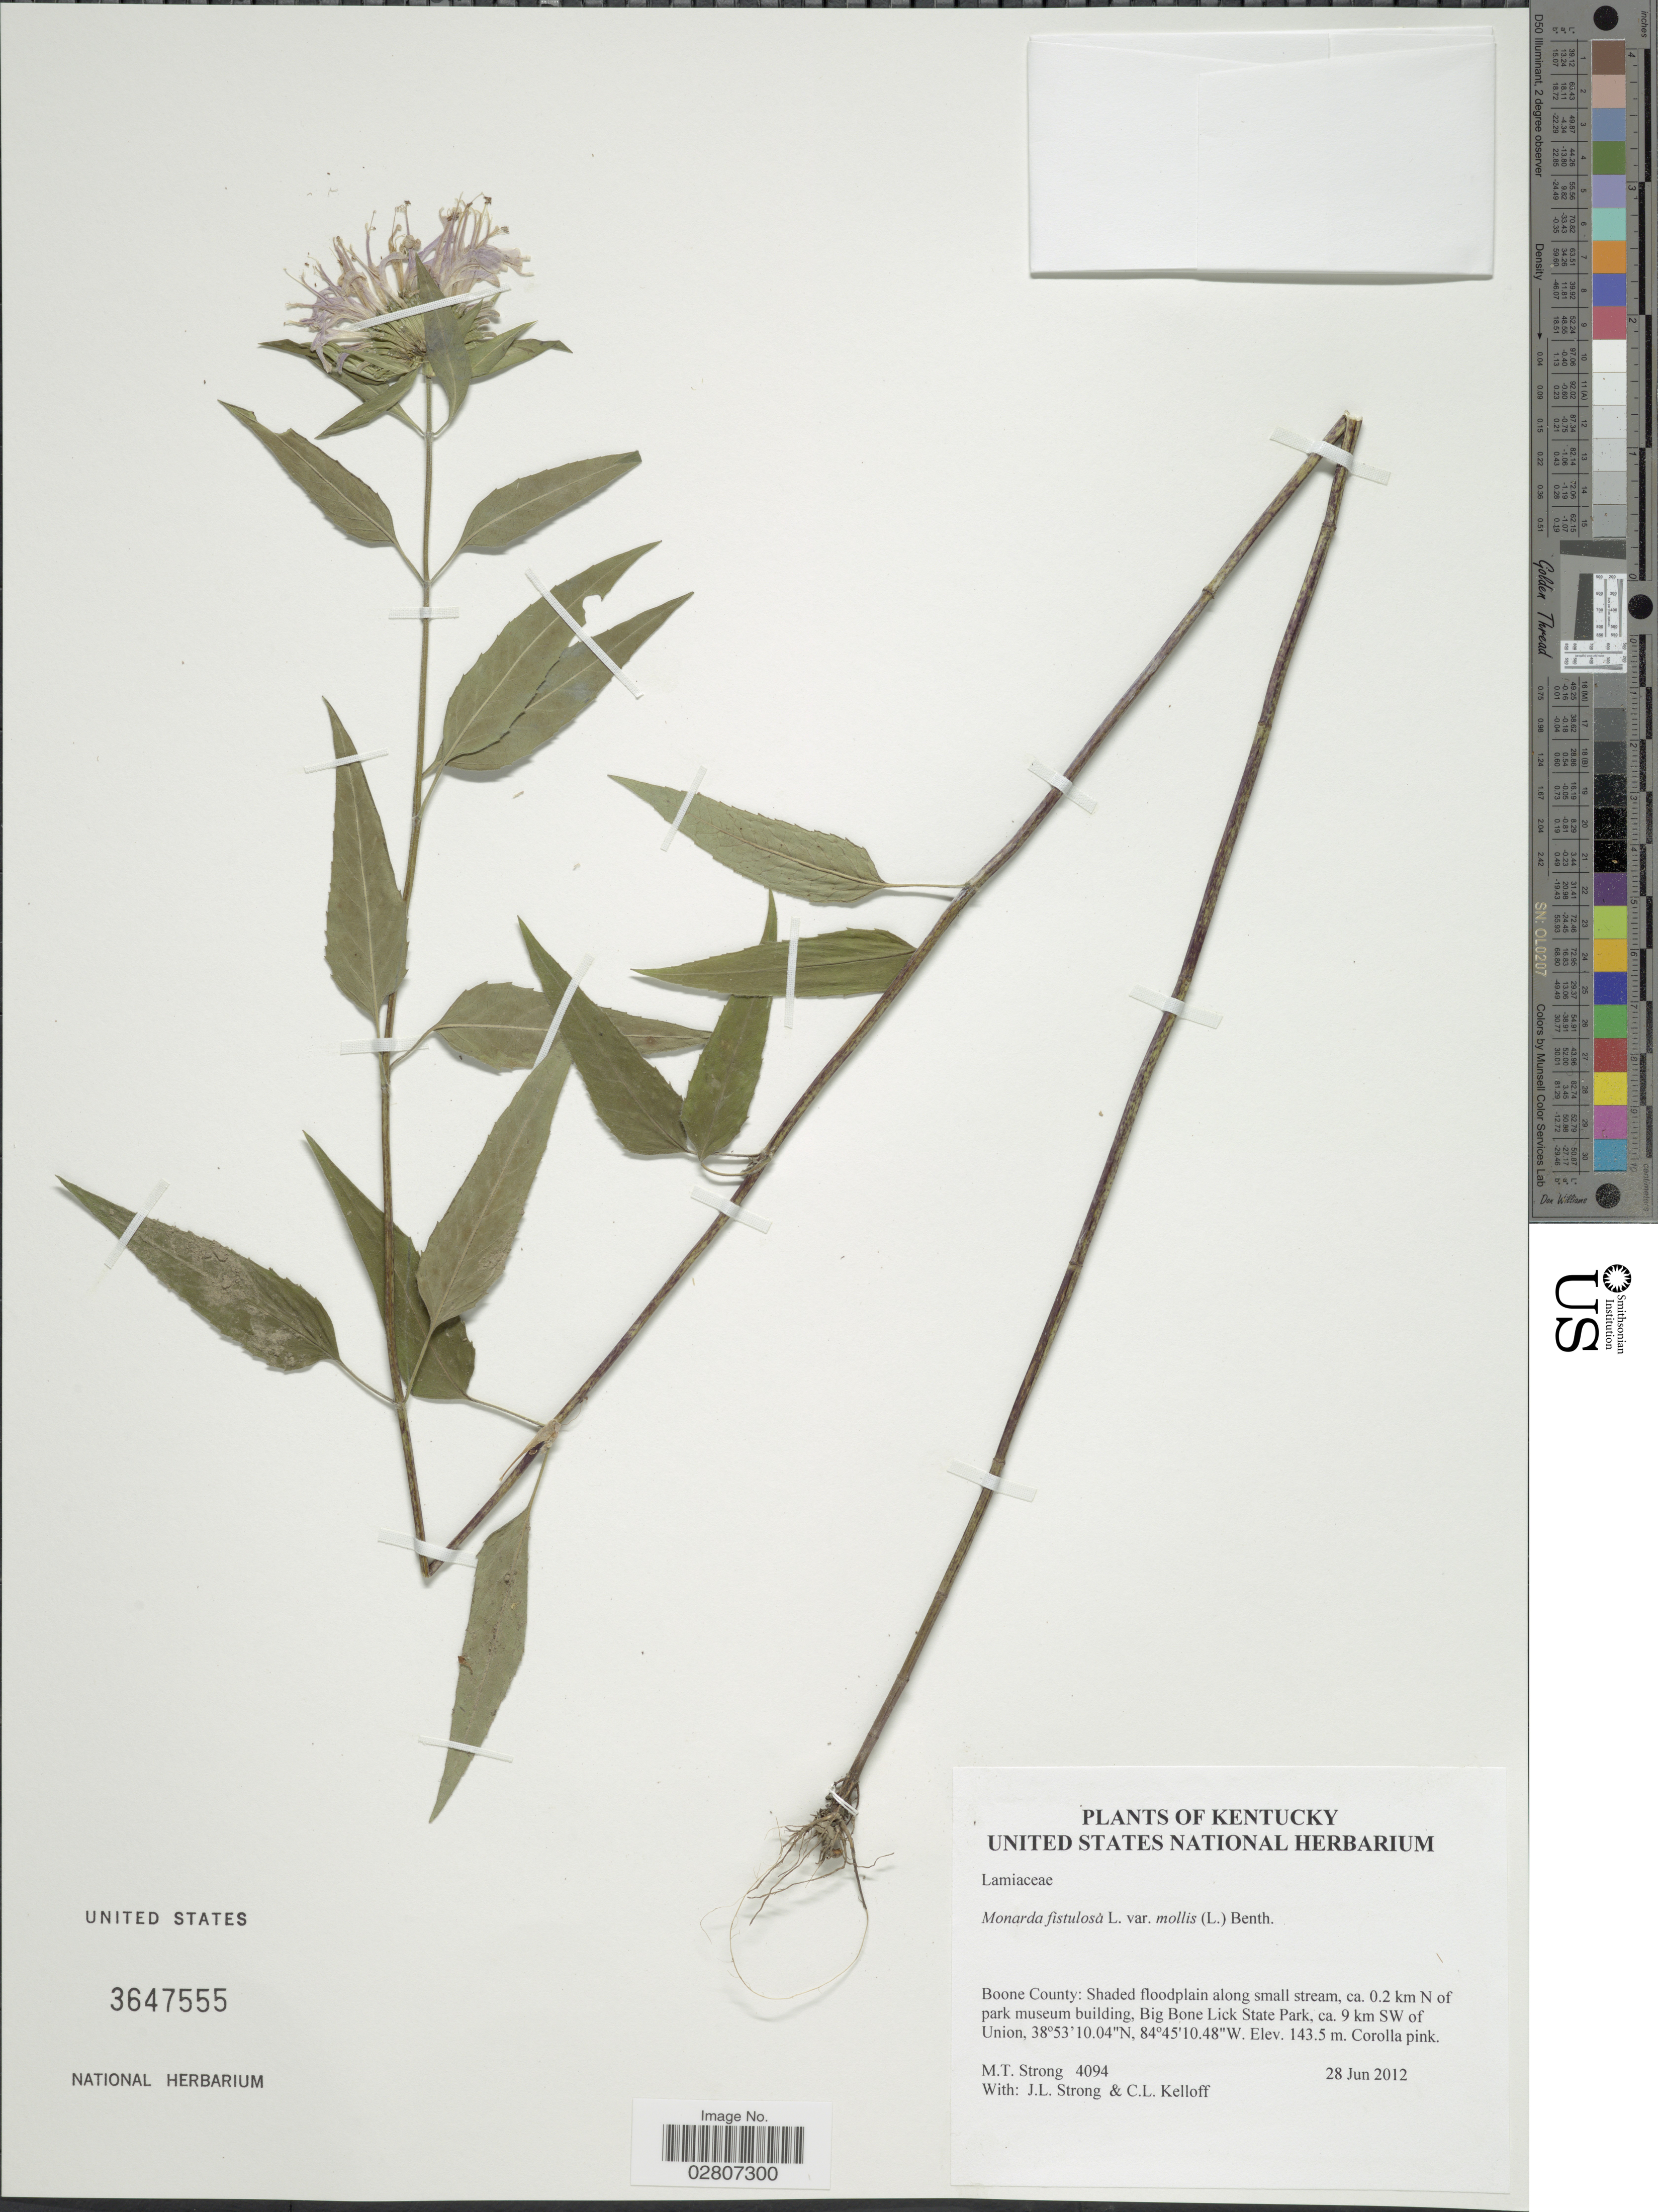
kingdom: Plantae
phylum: Tracheophyta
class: Magnoliopsida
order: Lamiales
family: Lamiaceae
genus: Monarda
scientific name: Monarda fistulosa var. mollis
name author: (L.) L.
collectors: M. T. Strong, J. L. Strong & C. L. Kelloff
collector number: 4094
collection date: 2012-06-28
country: United States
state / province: Kentucky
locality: Boone County: Shaded floodplain along small stream, ca. 0.2 km N of park museum building, Big Bone Lick State Park, ca. 9 km SW of Union.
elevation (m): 143.5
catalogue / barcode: US 3647555